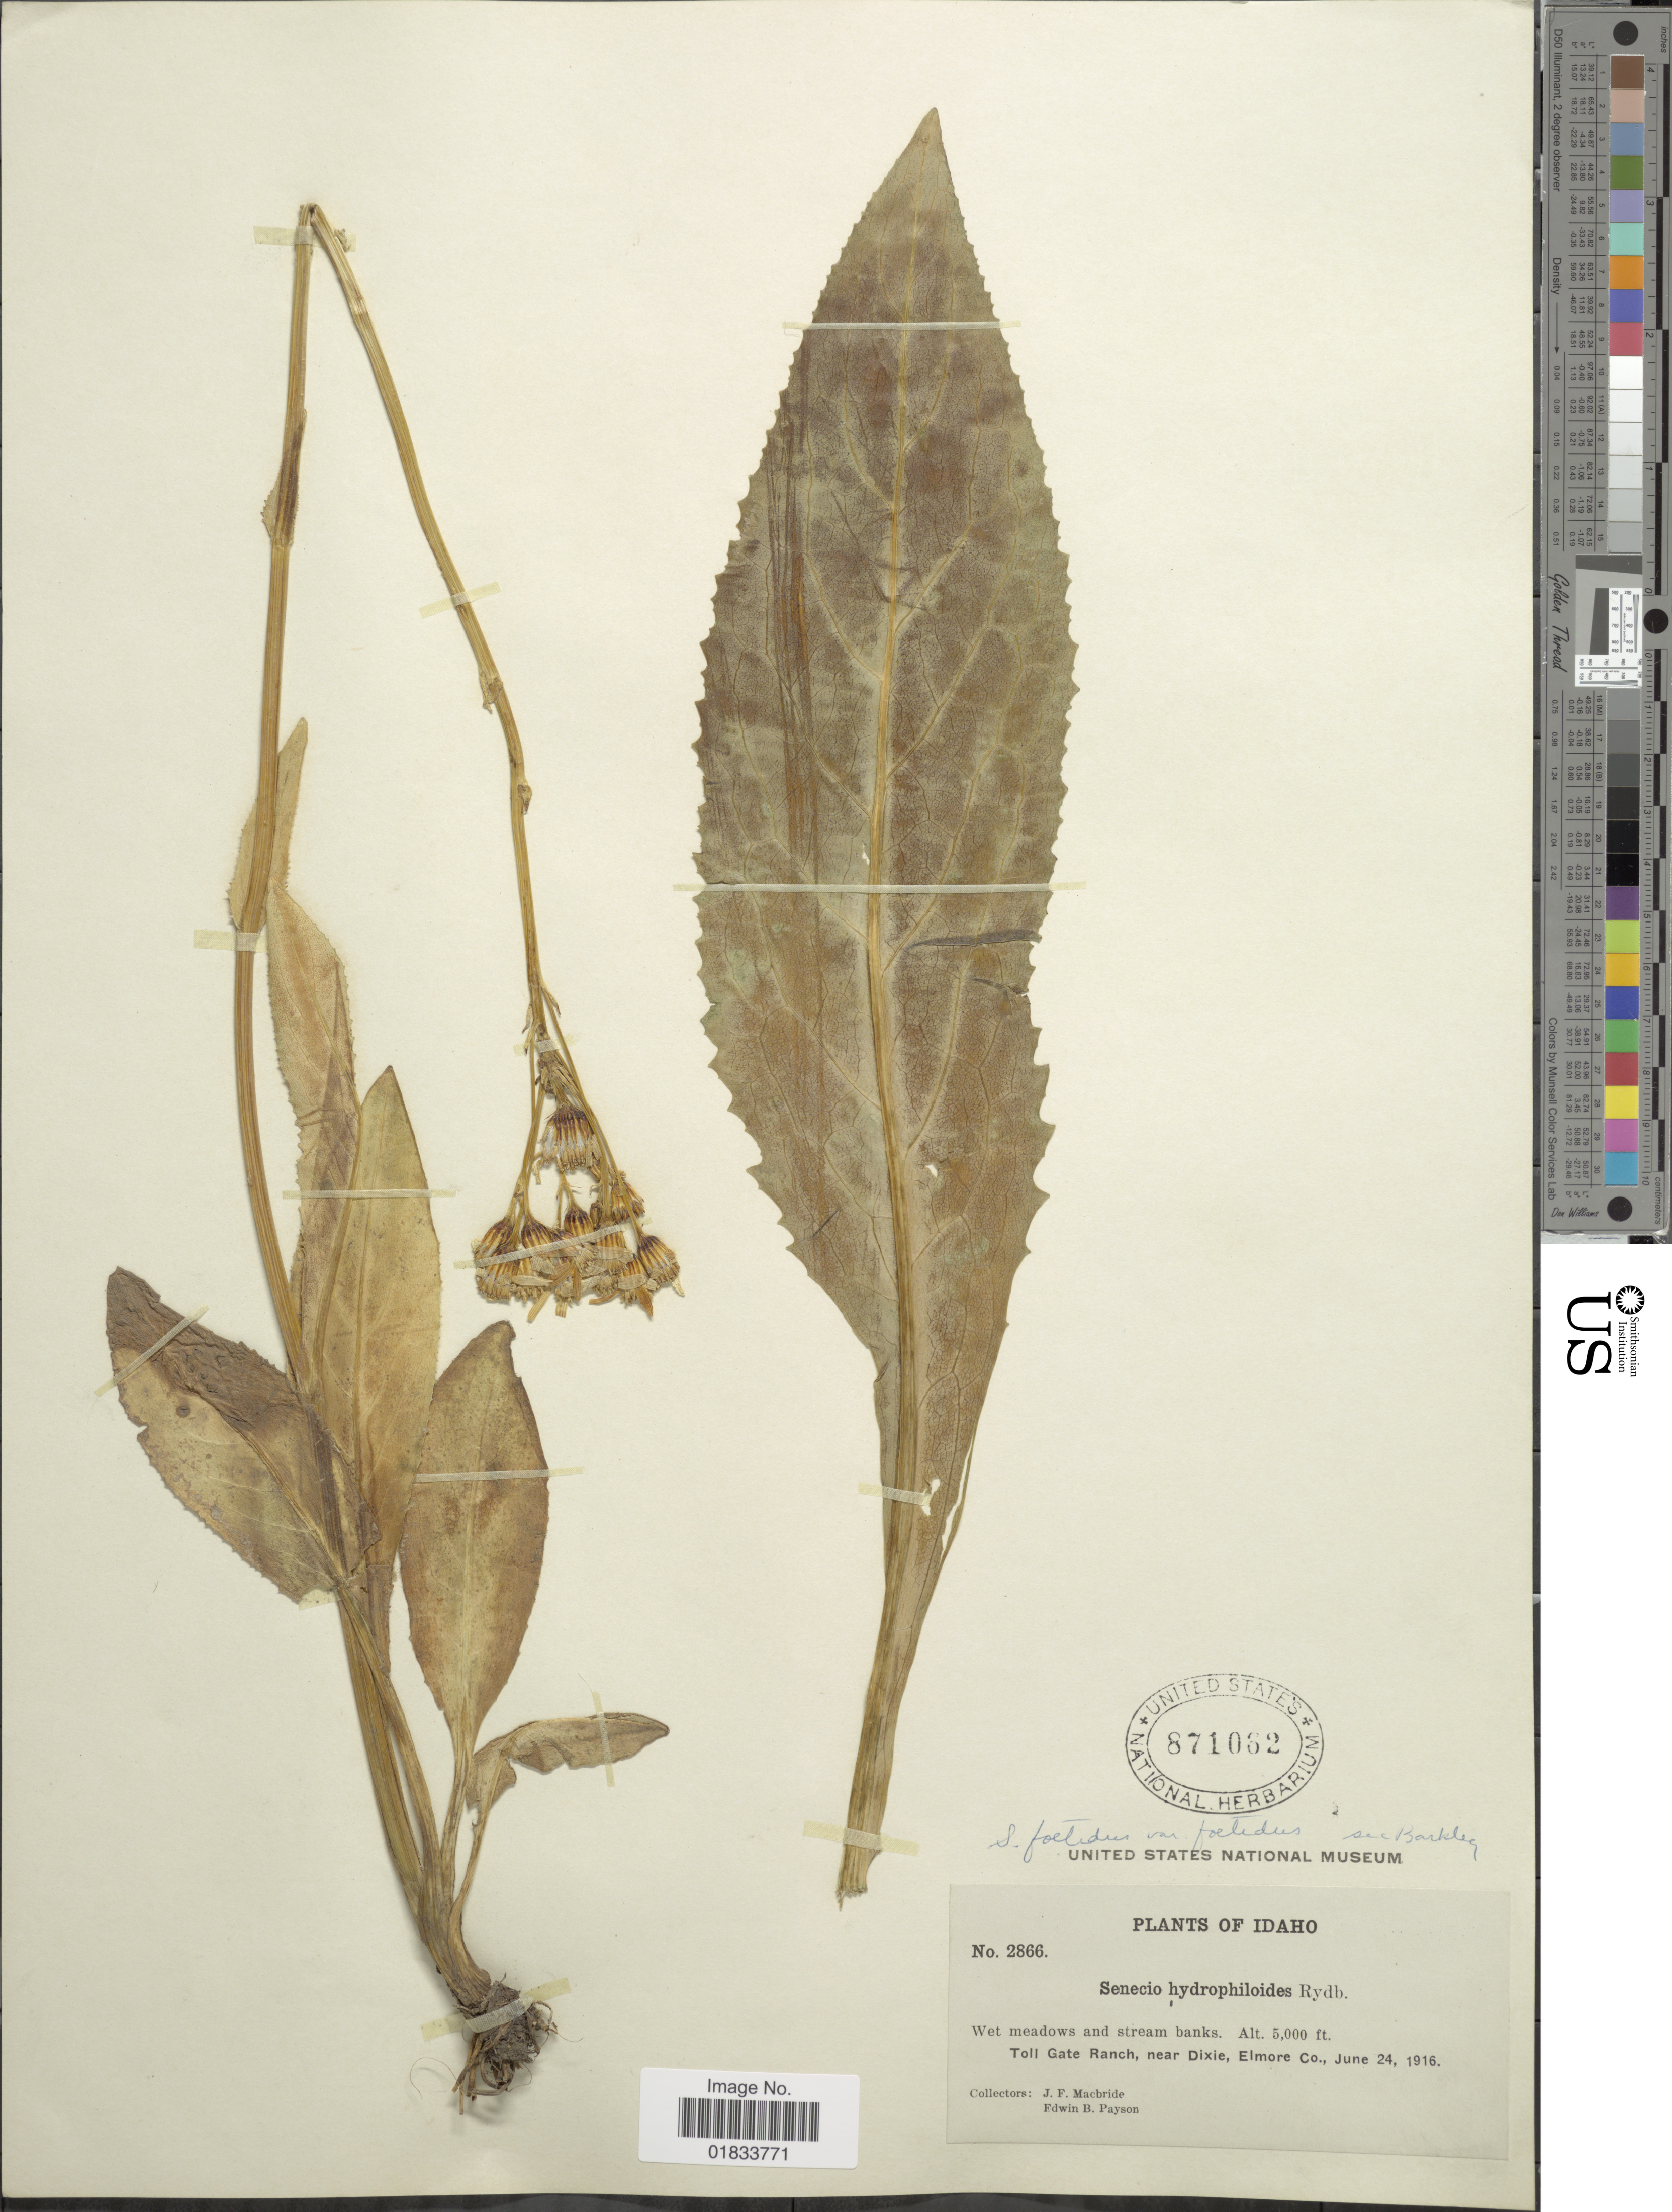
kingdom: Plantae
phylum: Tracheophyta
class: Magnoliopsida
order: Asterales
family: Asteraceae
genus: Senecio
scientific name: Senecio hydrophiloides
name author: Rydb.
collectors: J. F. Macbride & E. B. Payson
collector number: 2866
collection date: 1916-06-24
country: United States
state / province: Idaho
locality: Toll Gate Ranch, near Dixie, Elmore Co.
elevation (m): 1524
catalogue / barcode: US 871062